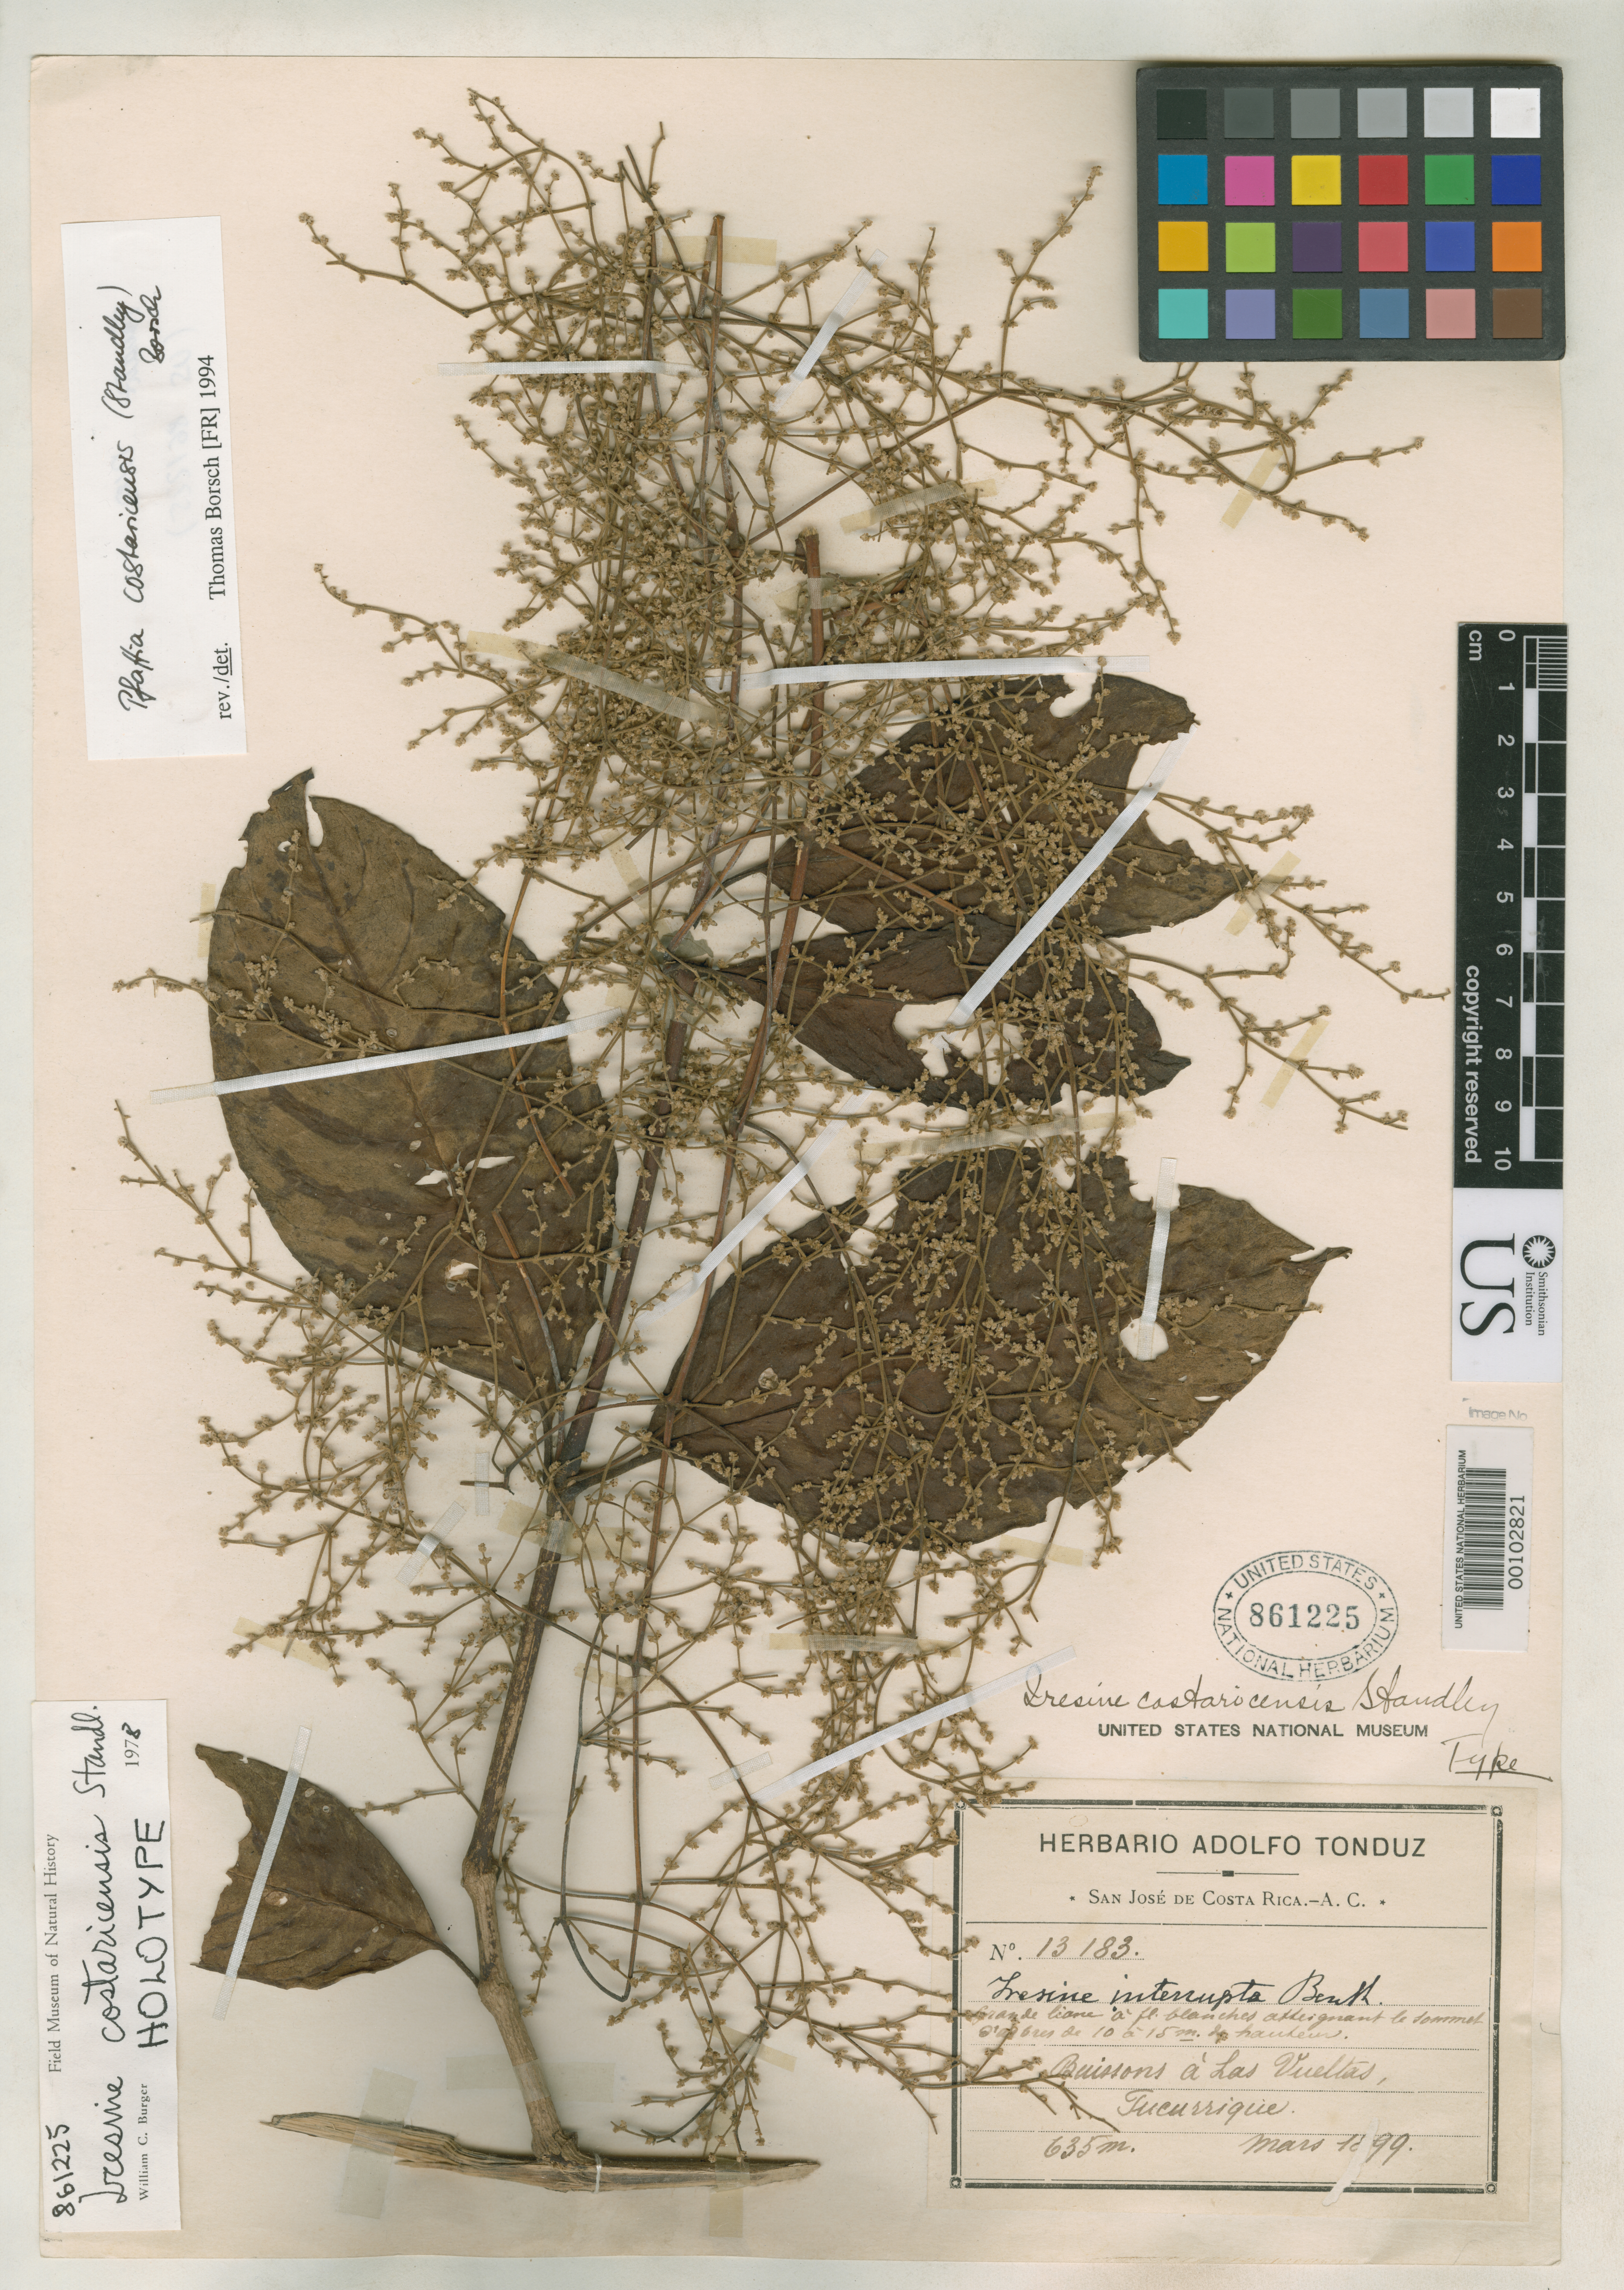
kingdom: Plantae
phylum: Tracheophyta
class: Magnoliopsida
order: Caryophyllales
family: Amaranthaceae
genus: Iresine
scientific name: Iresine costaricensis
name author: Standl.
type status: Holotype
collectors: A. Tonduz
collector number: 13183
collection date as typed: Mar 1899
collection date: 1899-03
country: Costa Rica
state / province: San José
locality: Tucurrique, Las Vueltas.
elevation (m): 635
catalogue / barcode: US 861225